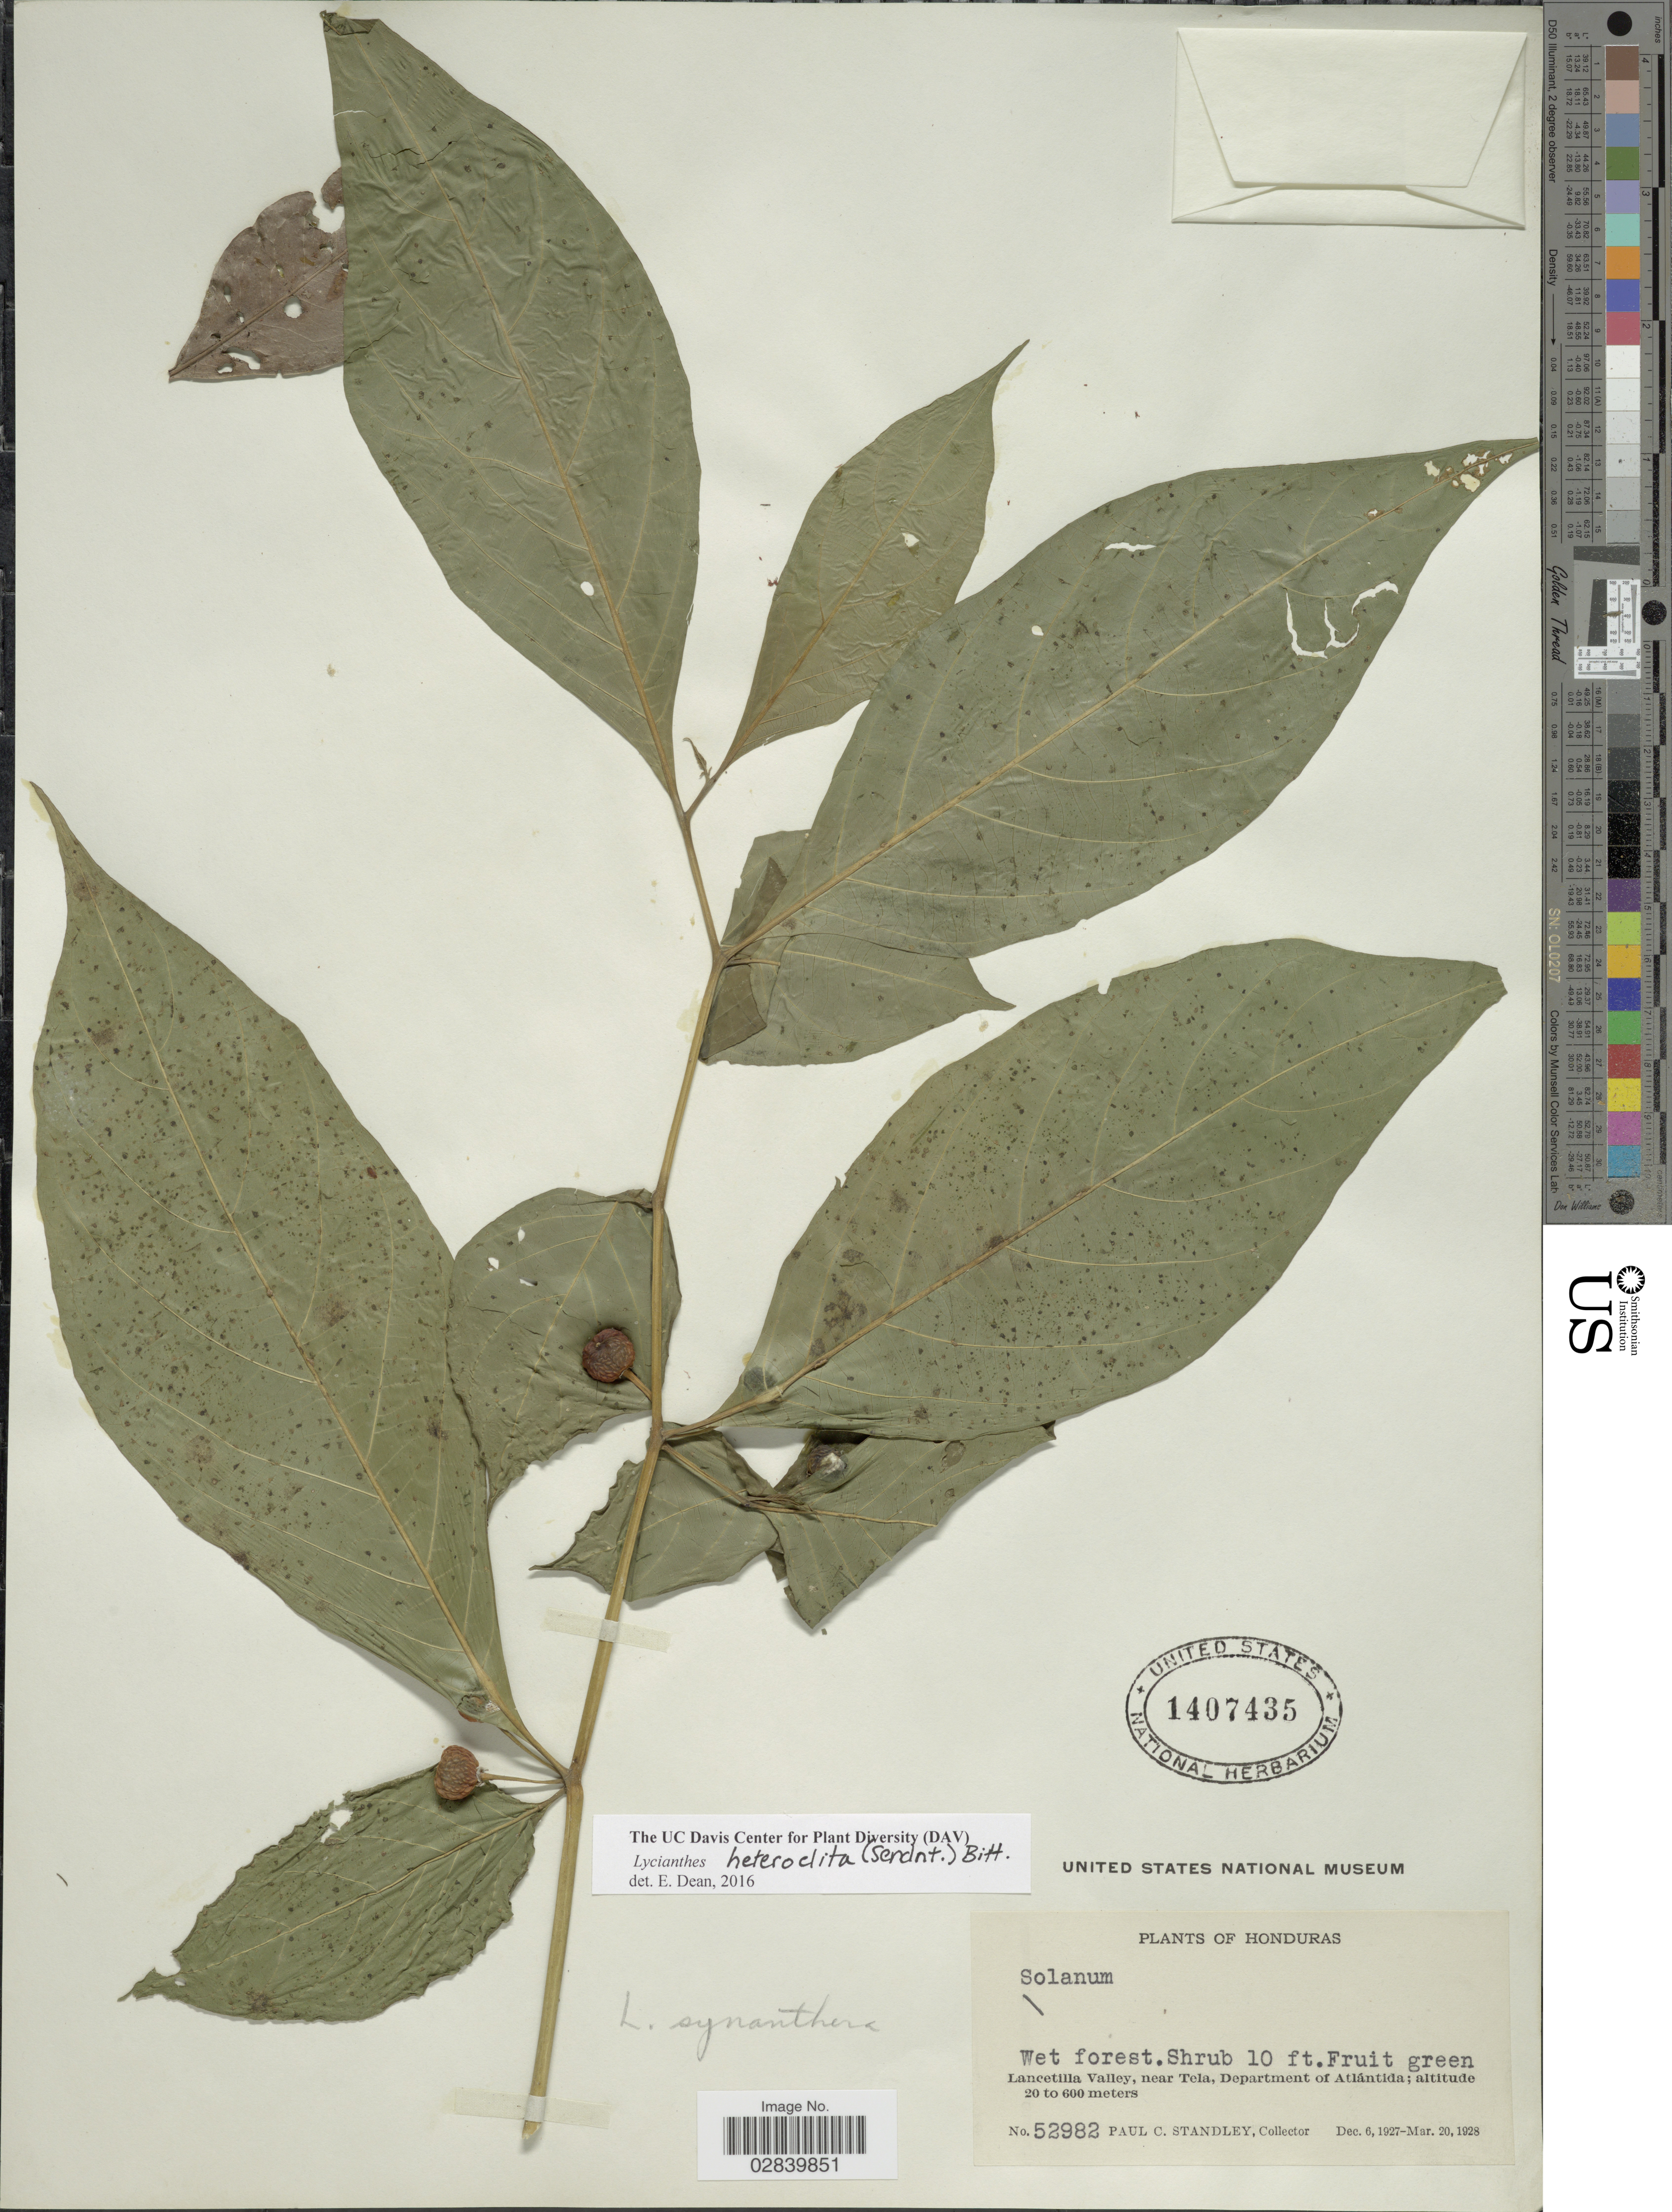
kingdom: Plantae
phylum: Tracheophyta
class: Magnoliopsida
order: Solanales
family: Solanaceae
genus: Lycianthes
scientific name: Lycianthes heteroclita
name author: (Sendtn.) Bitter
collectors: P. C. Standley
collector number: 52982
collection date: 1927-12-06/1928-03-20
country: Honduras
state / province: Atlántida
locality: Lancetilla Valley, near Tela, Department of Atlántida.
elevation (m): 20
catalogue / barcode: US 1407435